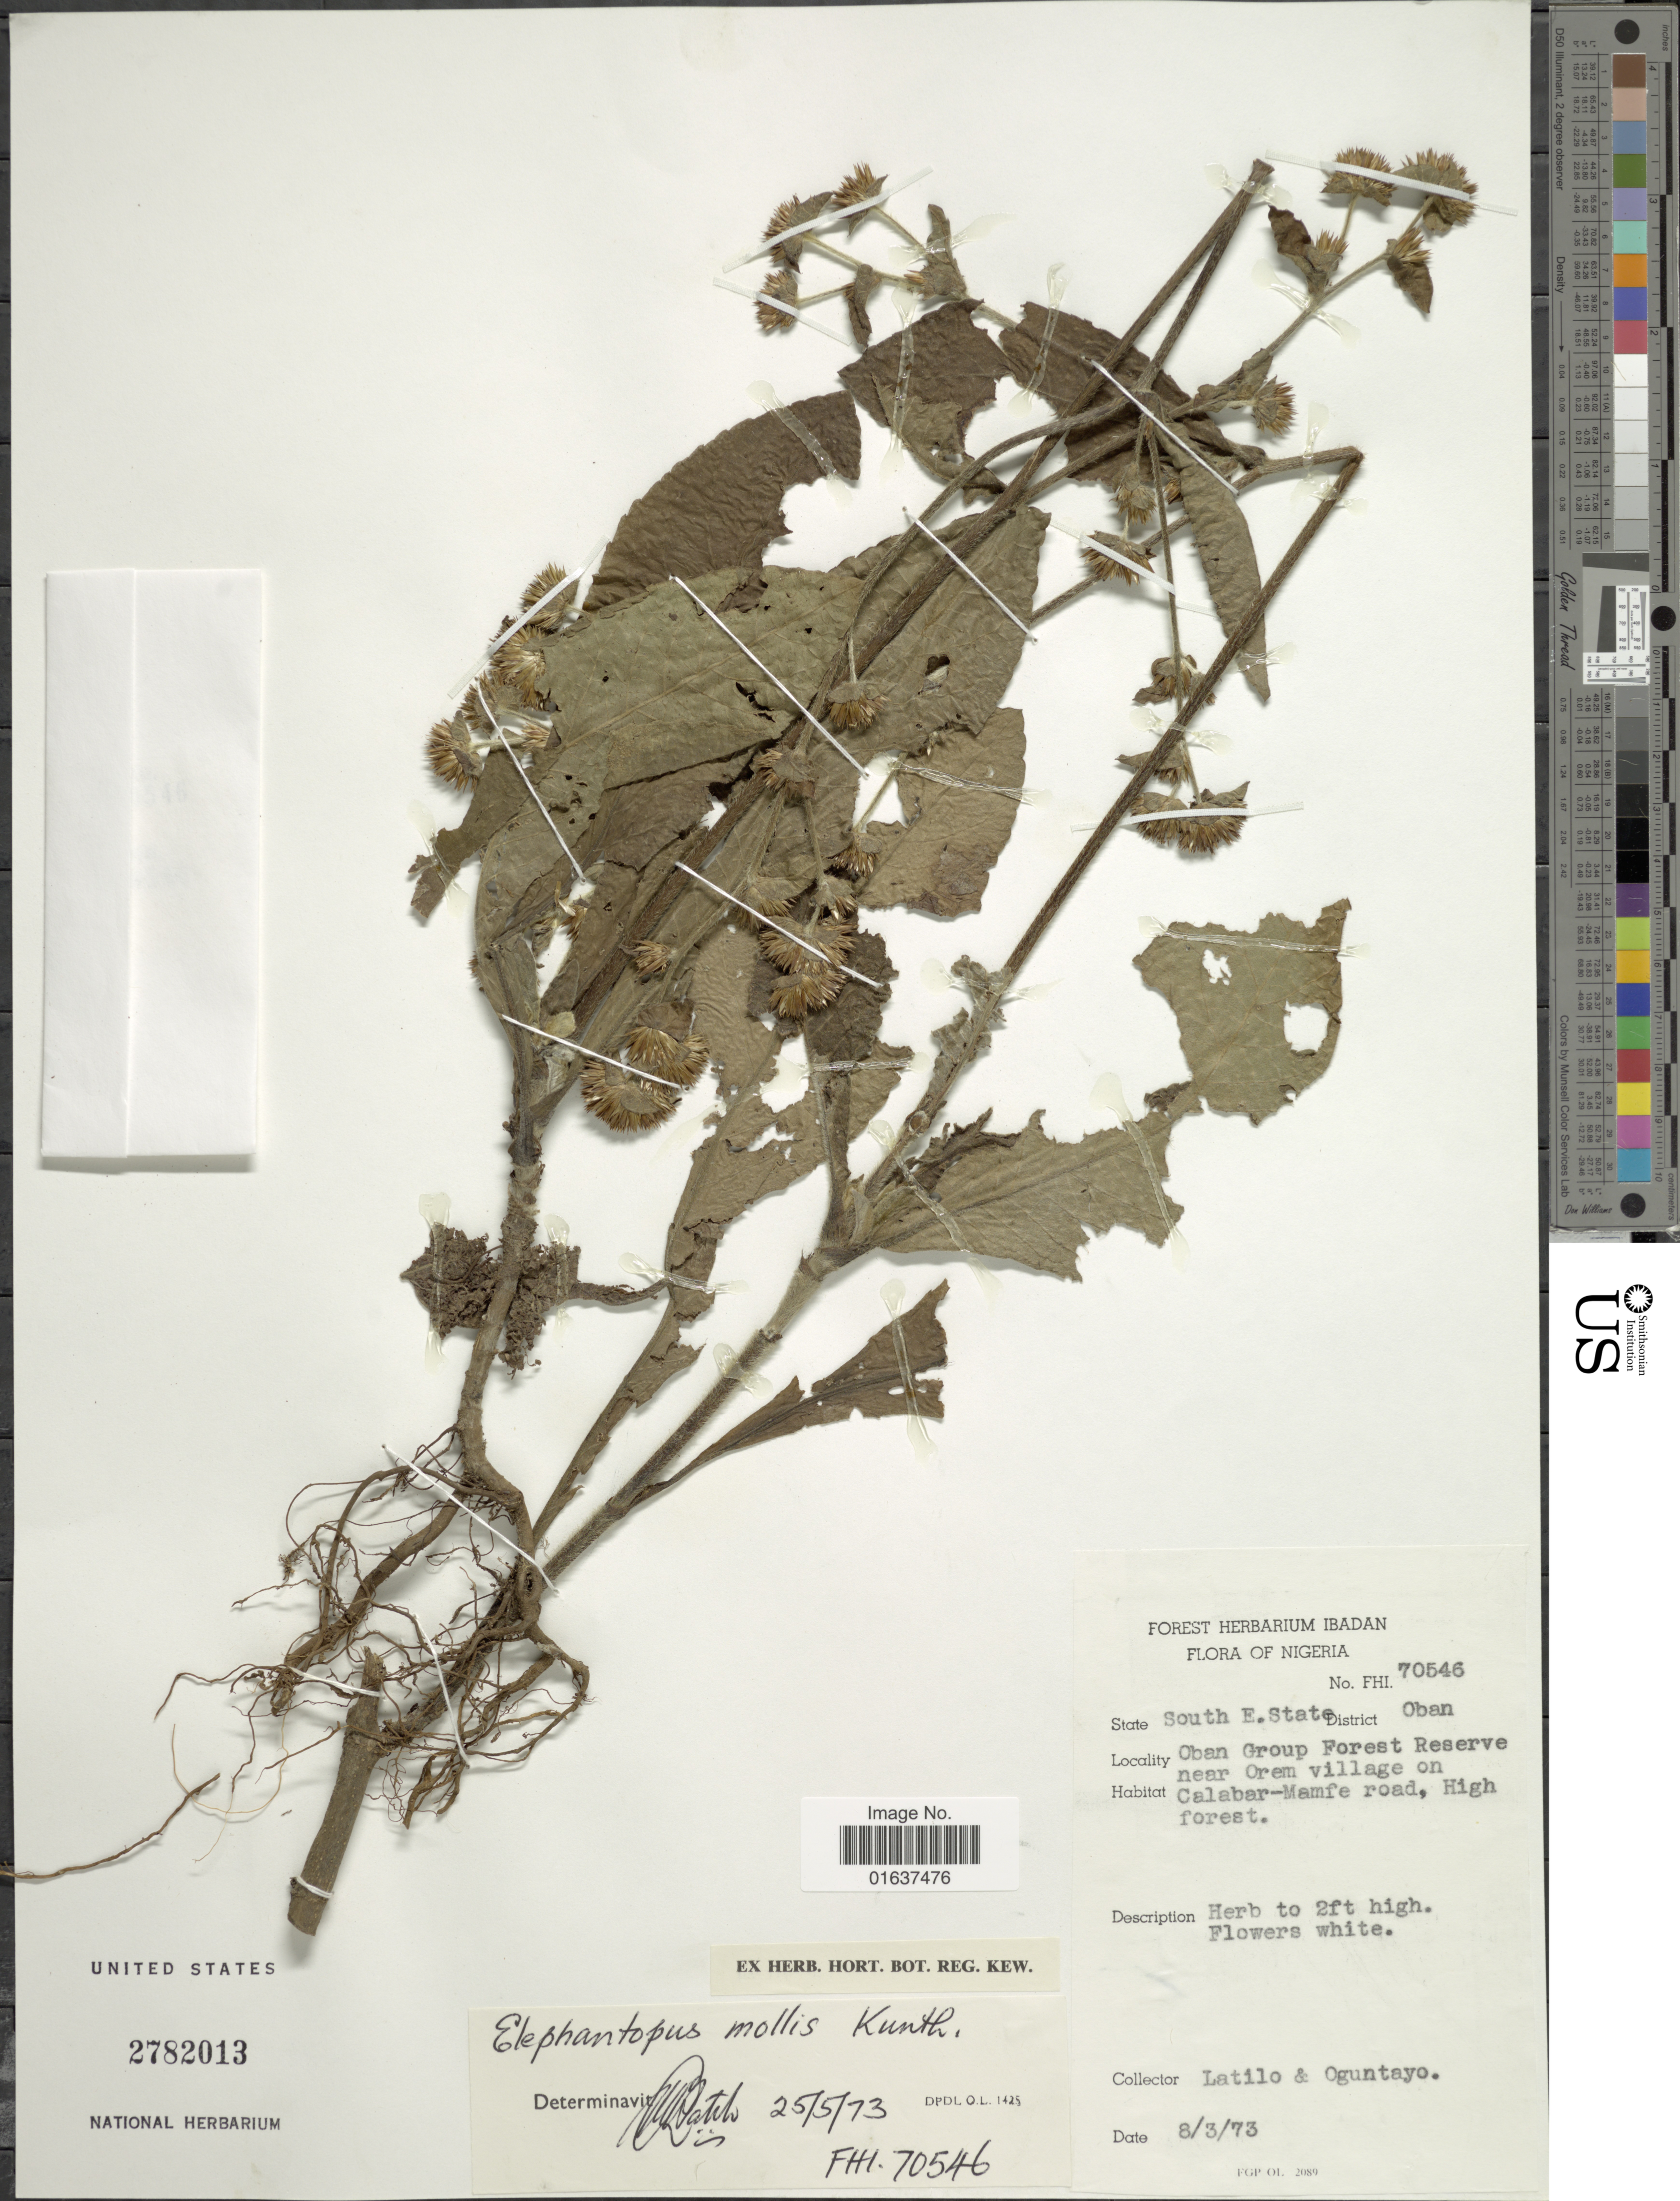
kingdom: Plantae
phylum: Tracheophyta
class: Magnoliopsida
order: Asterales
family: Asteraceae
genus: Elephantopus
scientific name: Elephantopus mollis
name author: Kunth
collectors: Latilo & Oguntayo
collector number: FHI 70546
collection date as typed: Transcribed d/m/y: 8/3/73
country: Nigeria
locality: South E. State. District Oban. Oban Group Forest Reserve near Orem village on Calabar-Mamfe road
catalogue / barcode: US 2782013